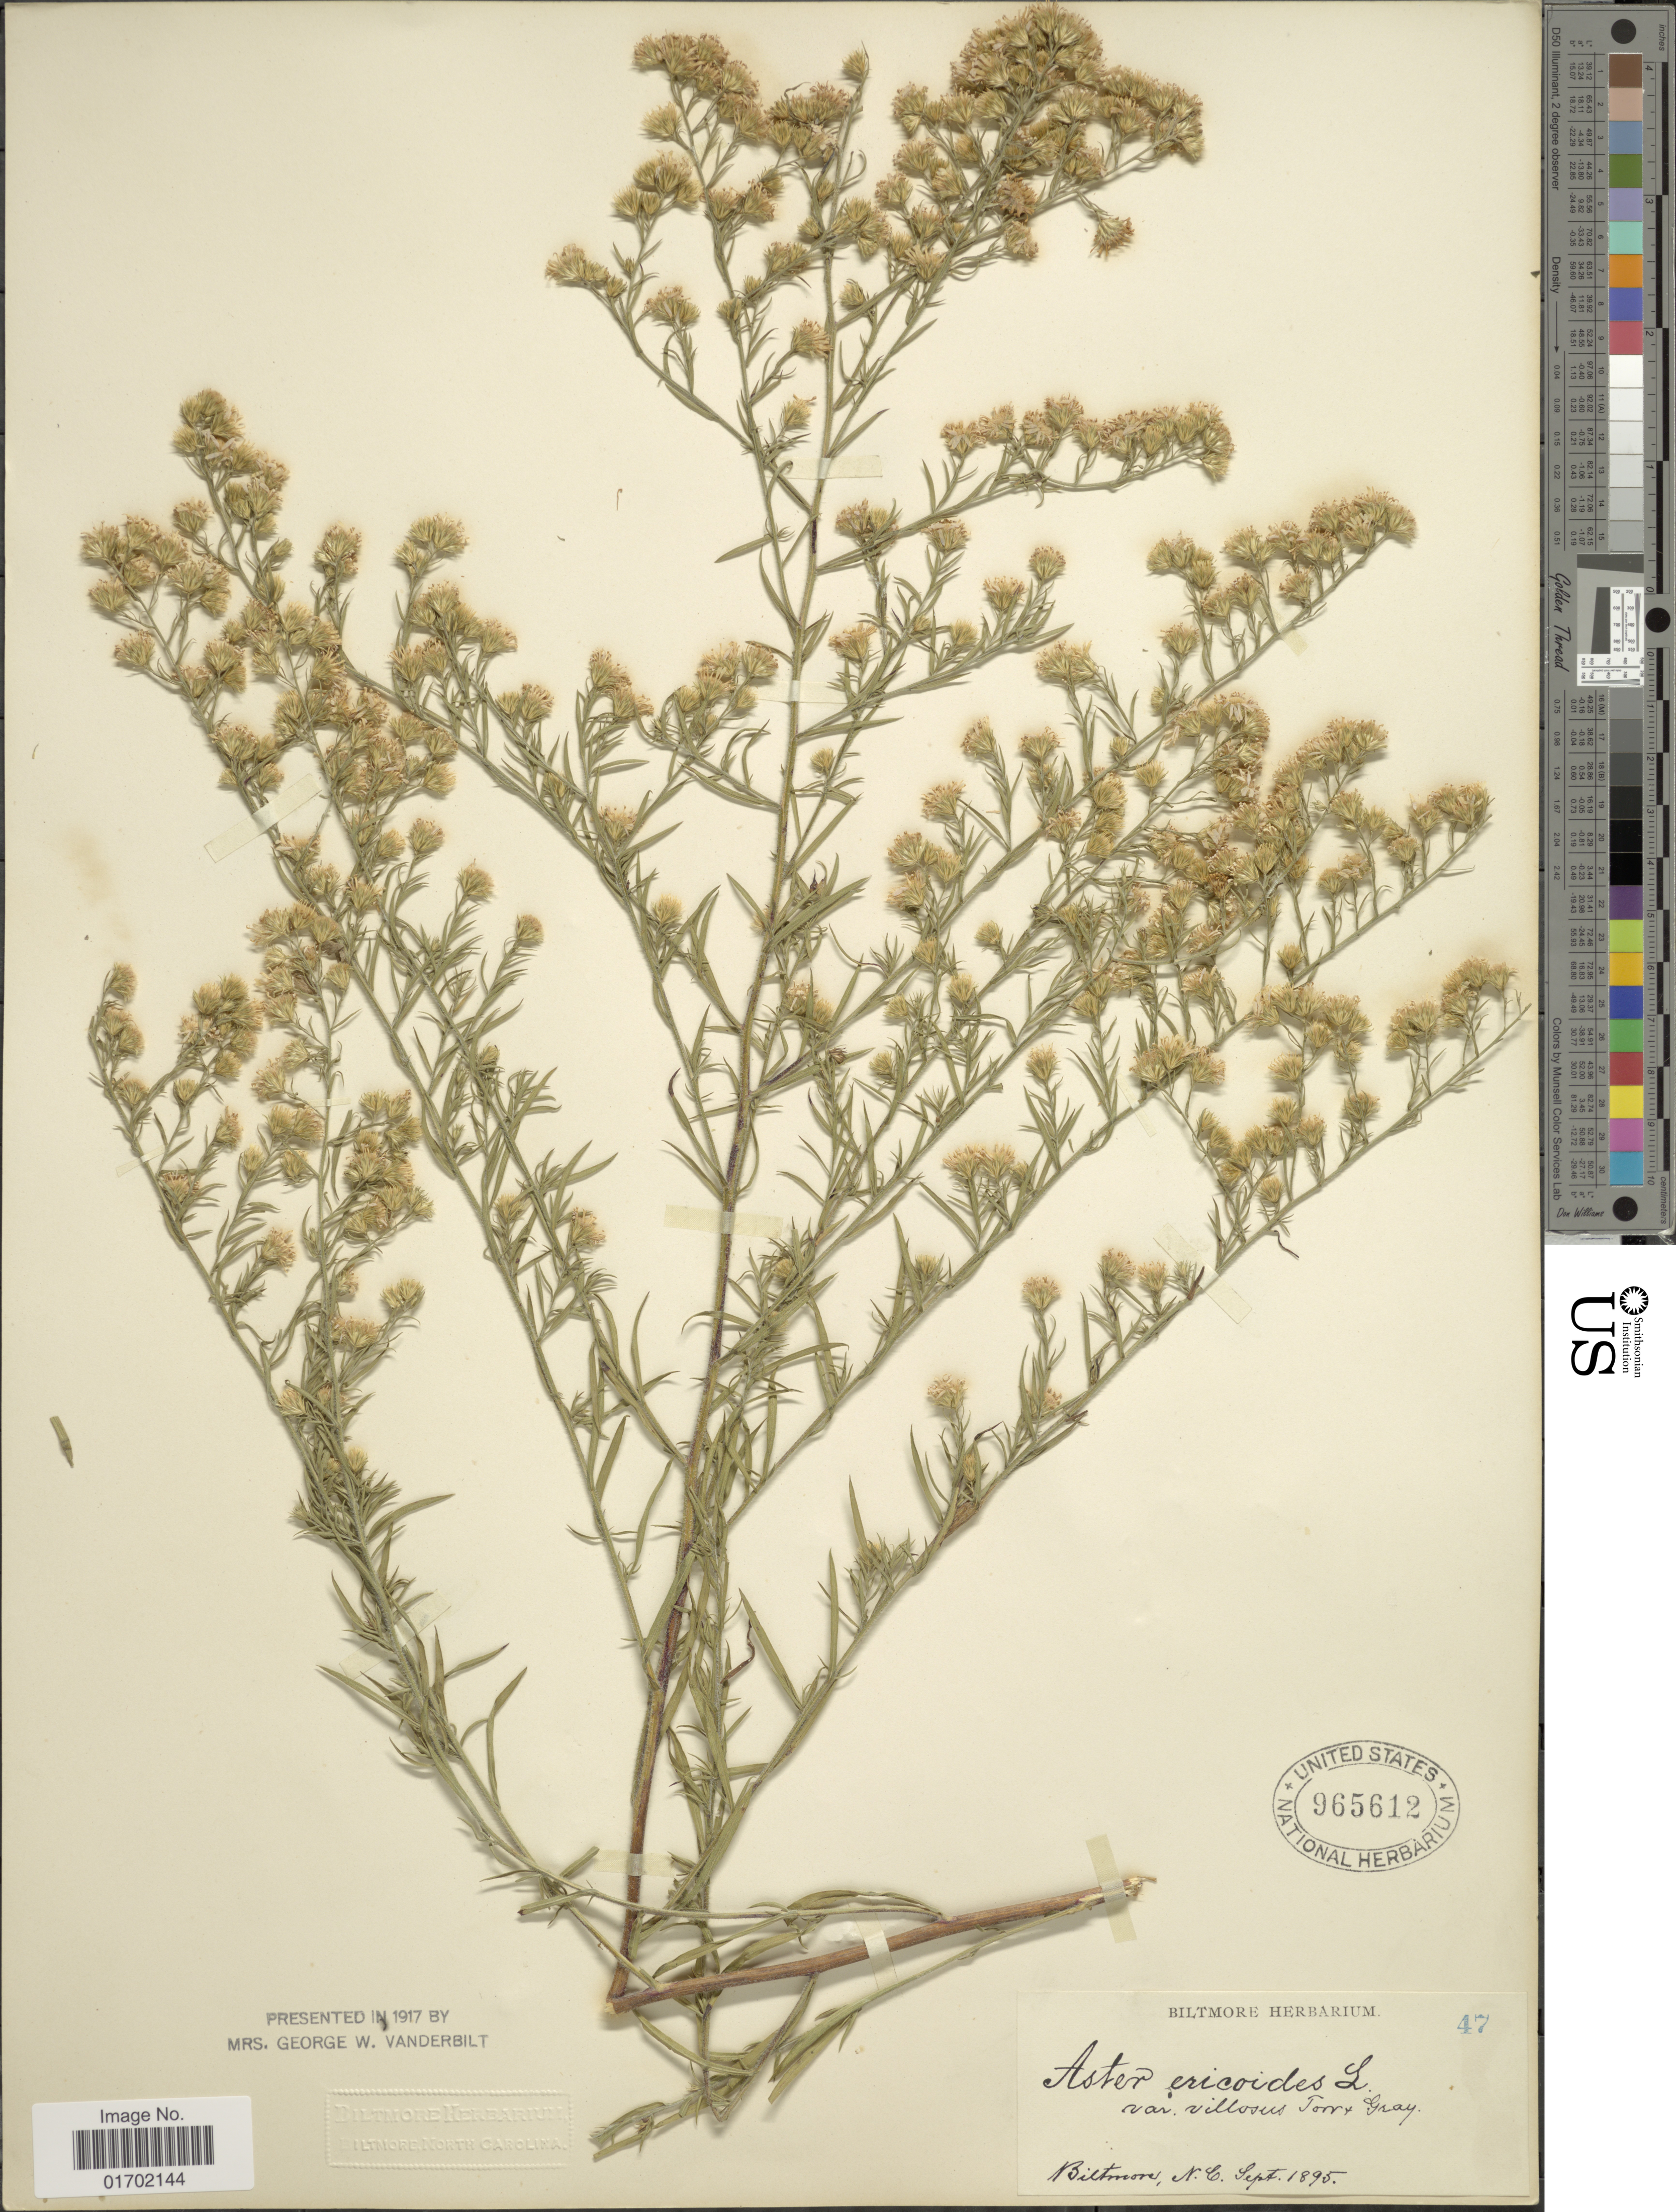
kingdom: Plantae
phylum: Tracheophyta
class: Magnoliopsida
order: Asterales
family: Asteraceae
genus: Symphyotrichum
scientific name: Symphyotrichum pilosum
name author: (Willd.) G.L. Nesom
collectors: ex herb. Biltmore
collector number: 47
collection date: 1895-09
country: United States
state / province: North Carolina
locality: Biltmore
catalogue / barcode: US 965612